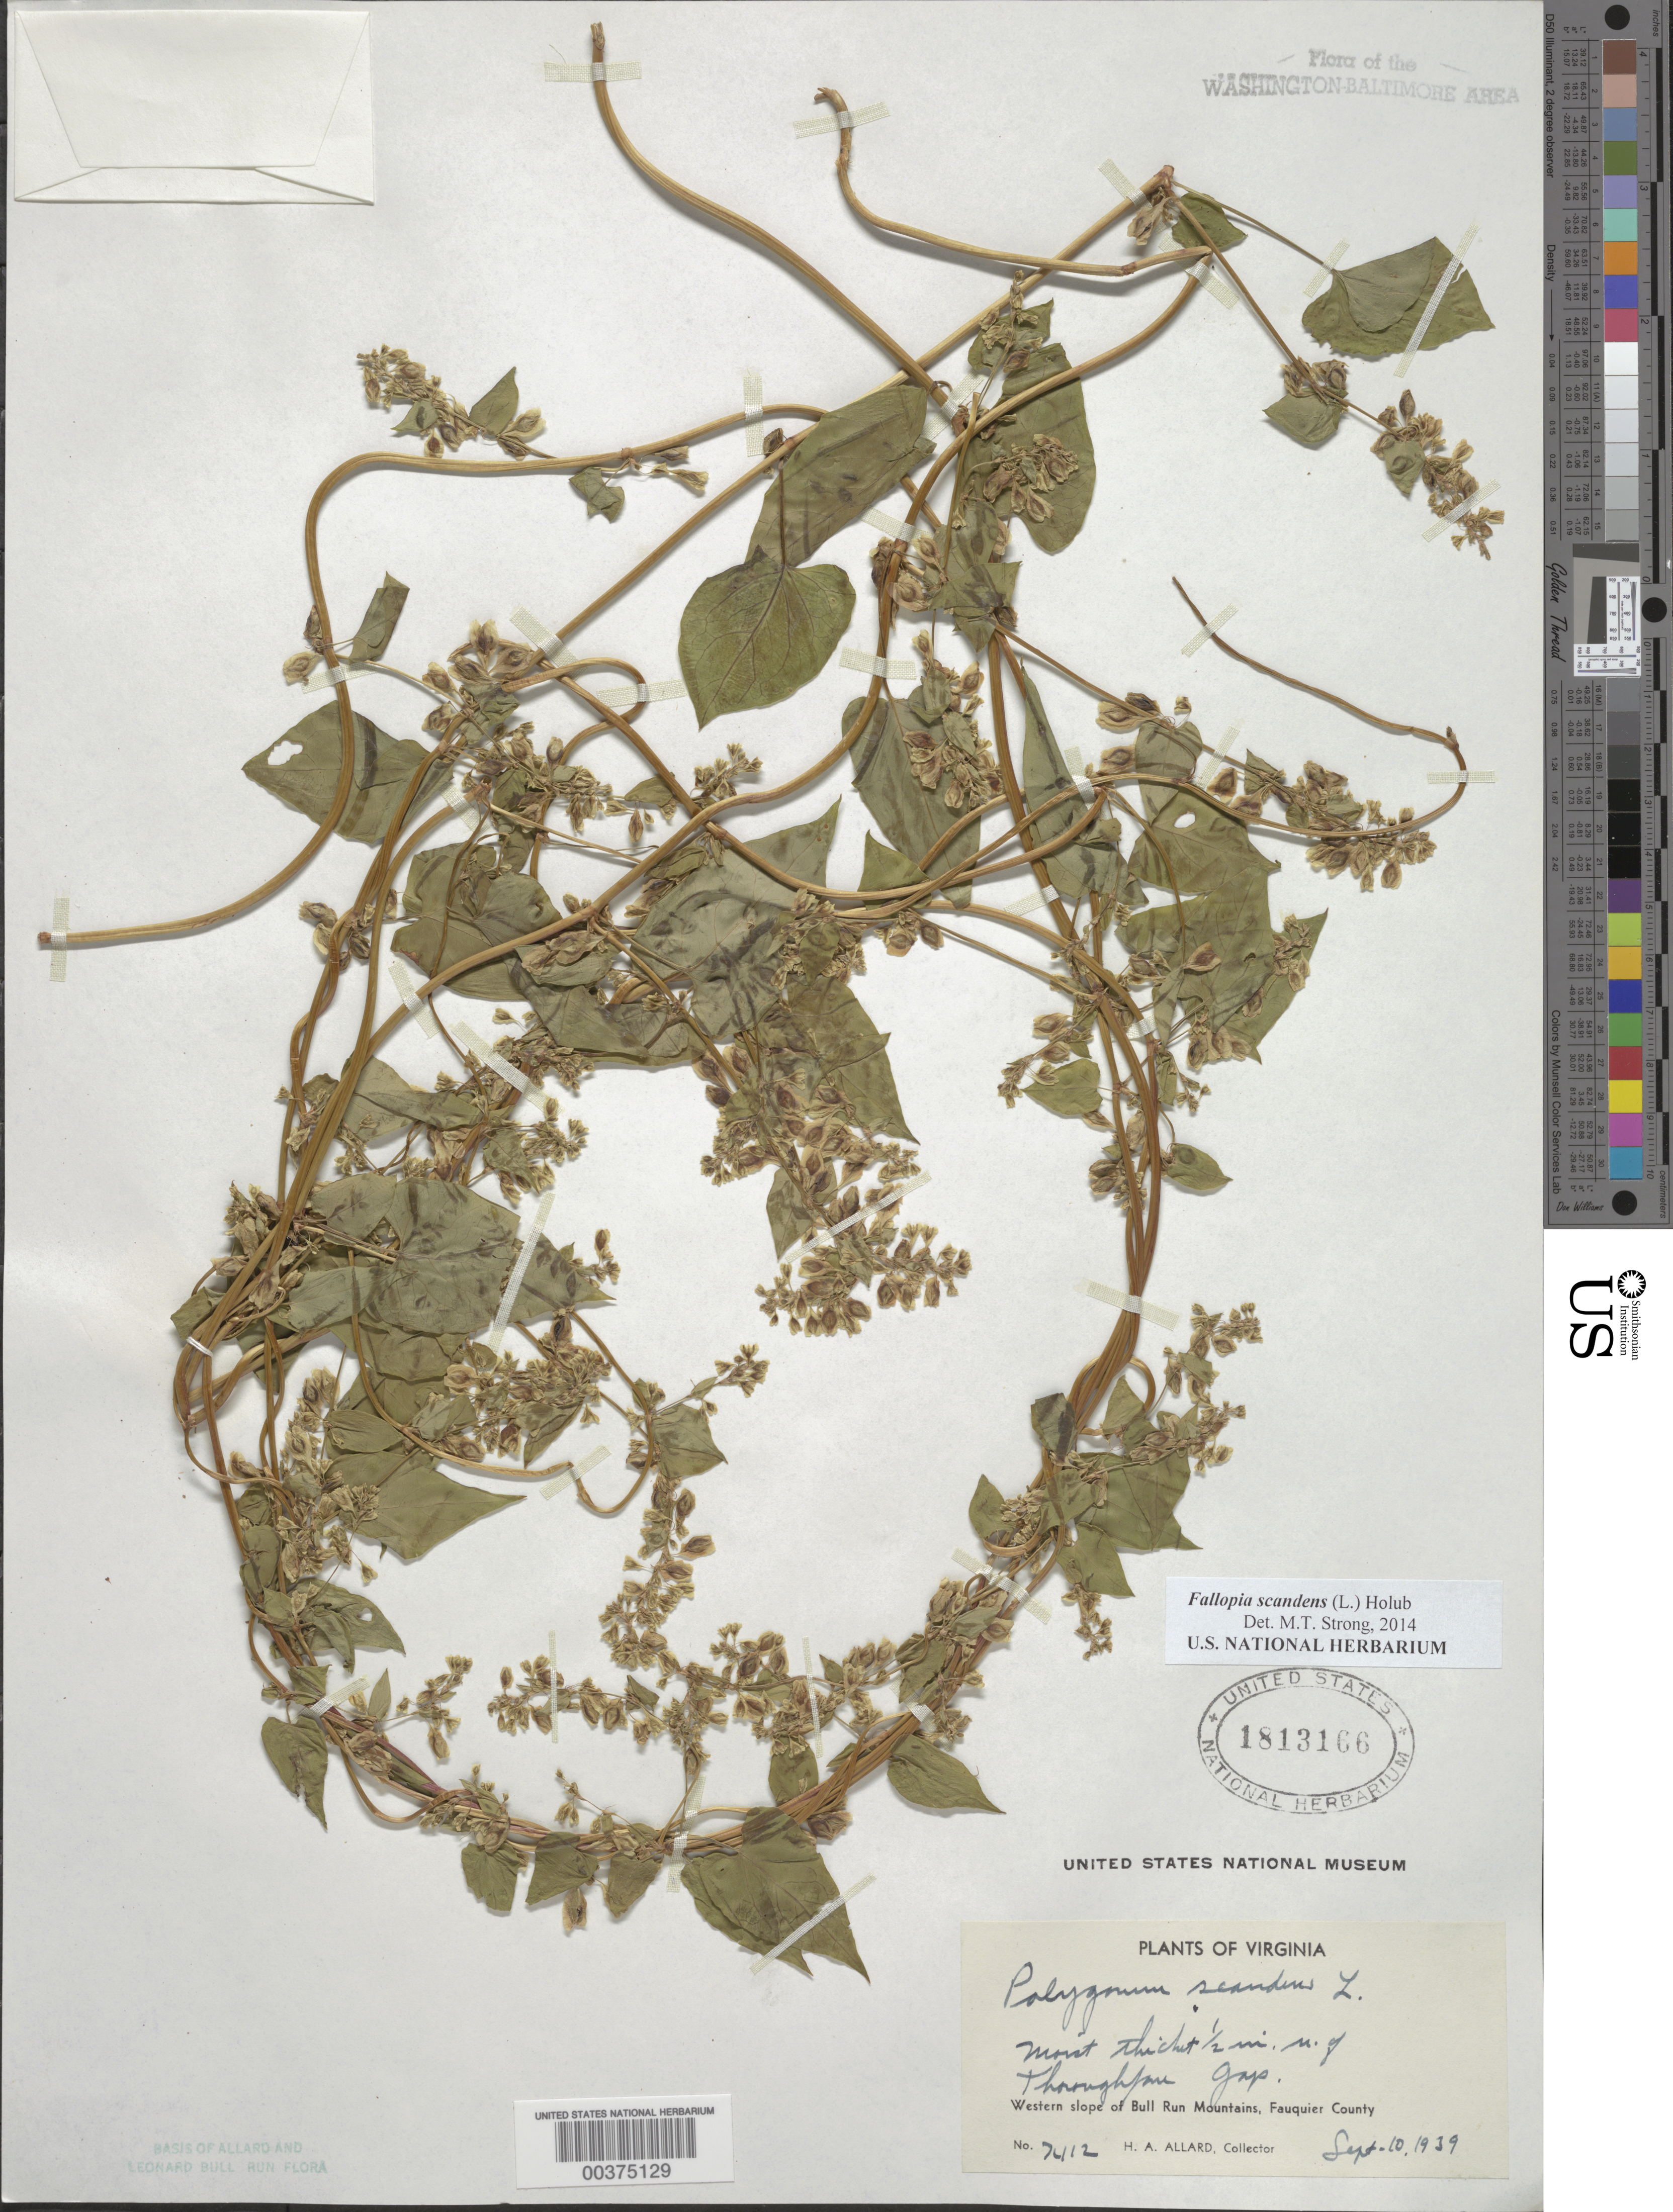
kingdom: Plantae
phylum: Tracheophyta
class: Magnoliopsida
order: Caryophyllales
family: Polygonaceae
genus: Fallopia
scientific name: Fallopia scandens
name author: (L.) Holub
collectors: H. A. Allard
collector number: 7412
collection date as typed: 10 Sep 1939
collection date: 1939-09-10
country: United States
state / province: Virginia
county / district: Fauquier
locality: North of Thorofare Gap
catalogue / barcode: US 1813166